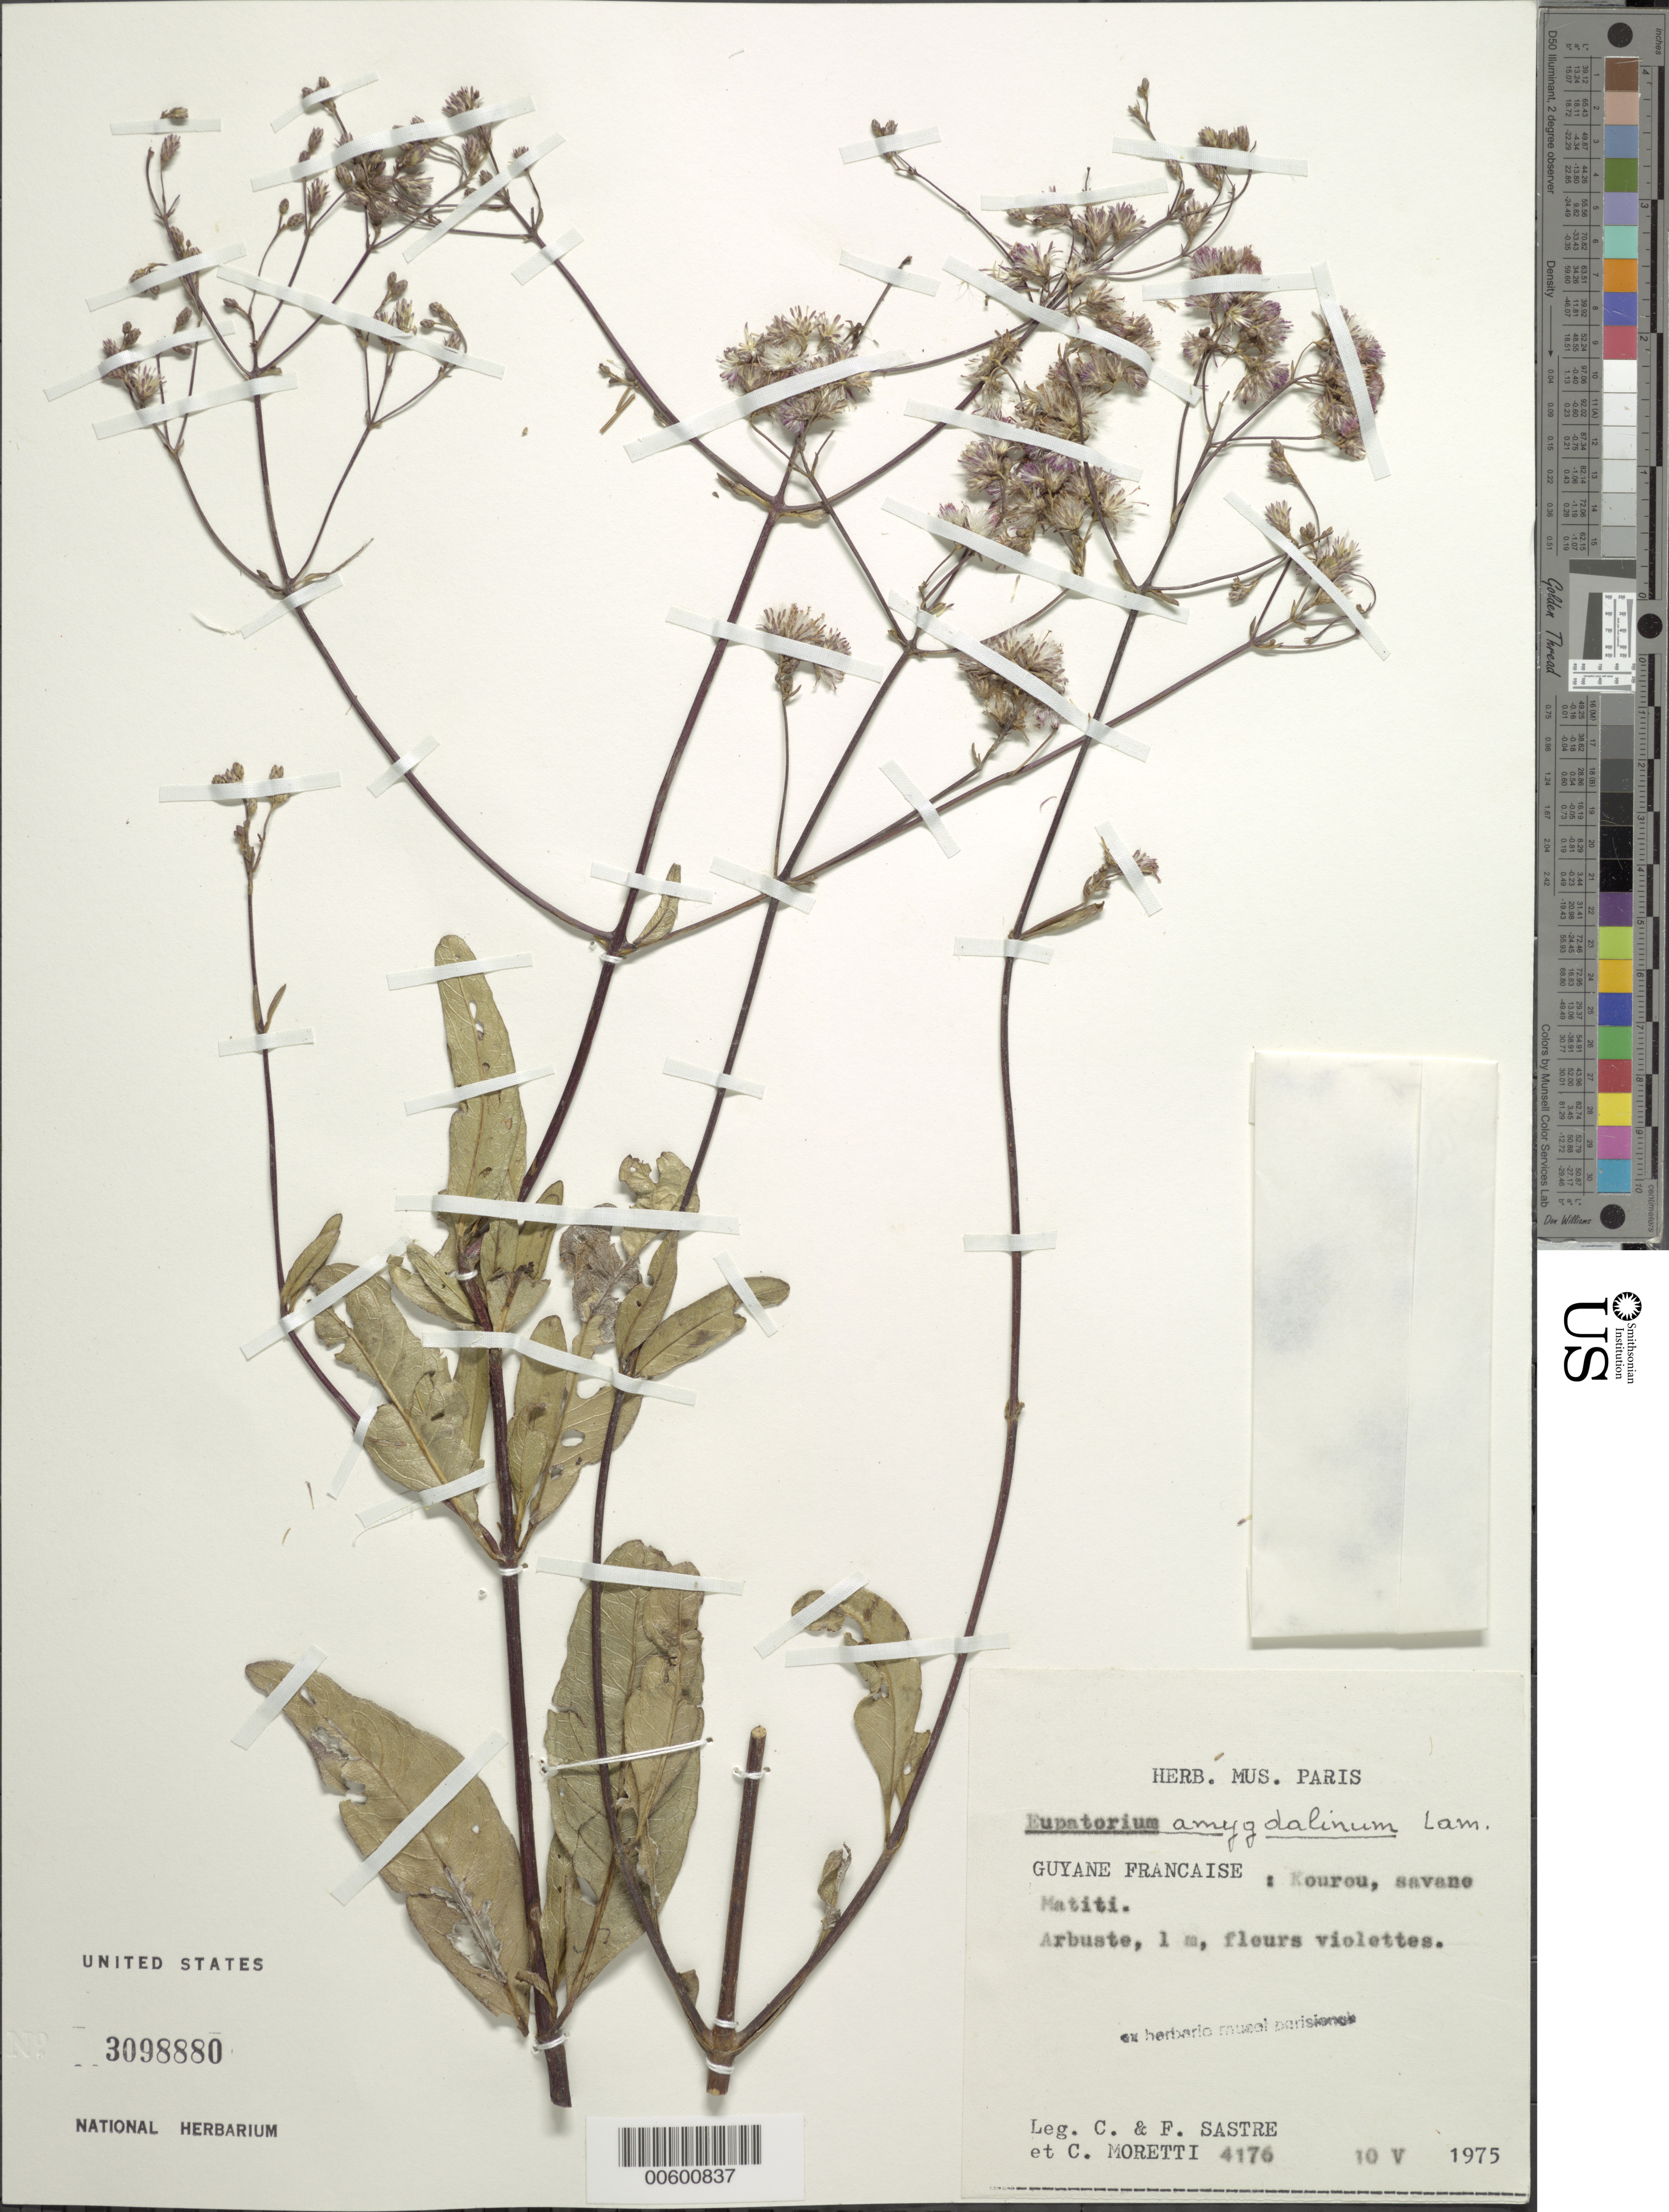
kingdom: Plantae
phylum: Tracheophyta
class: Magnoliopsida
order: Asterales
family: Asteraceae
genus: Ayapana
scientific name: Ayapana amygdalina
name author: (Lam.) R.M. King & H. Rob.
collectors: C. H. L. Sastre, F. Sastre & C. Moretti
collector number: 4176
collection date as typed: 10-May-75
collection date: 1975-05-10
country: French Guiana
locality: Kourou, savane Matiti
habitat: Savanna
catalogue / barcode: US 3098880